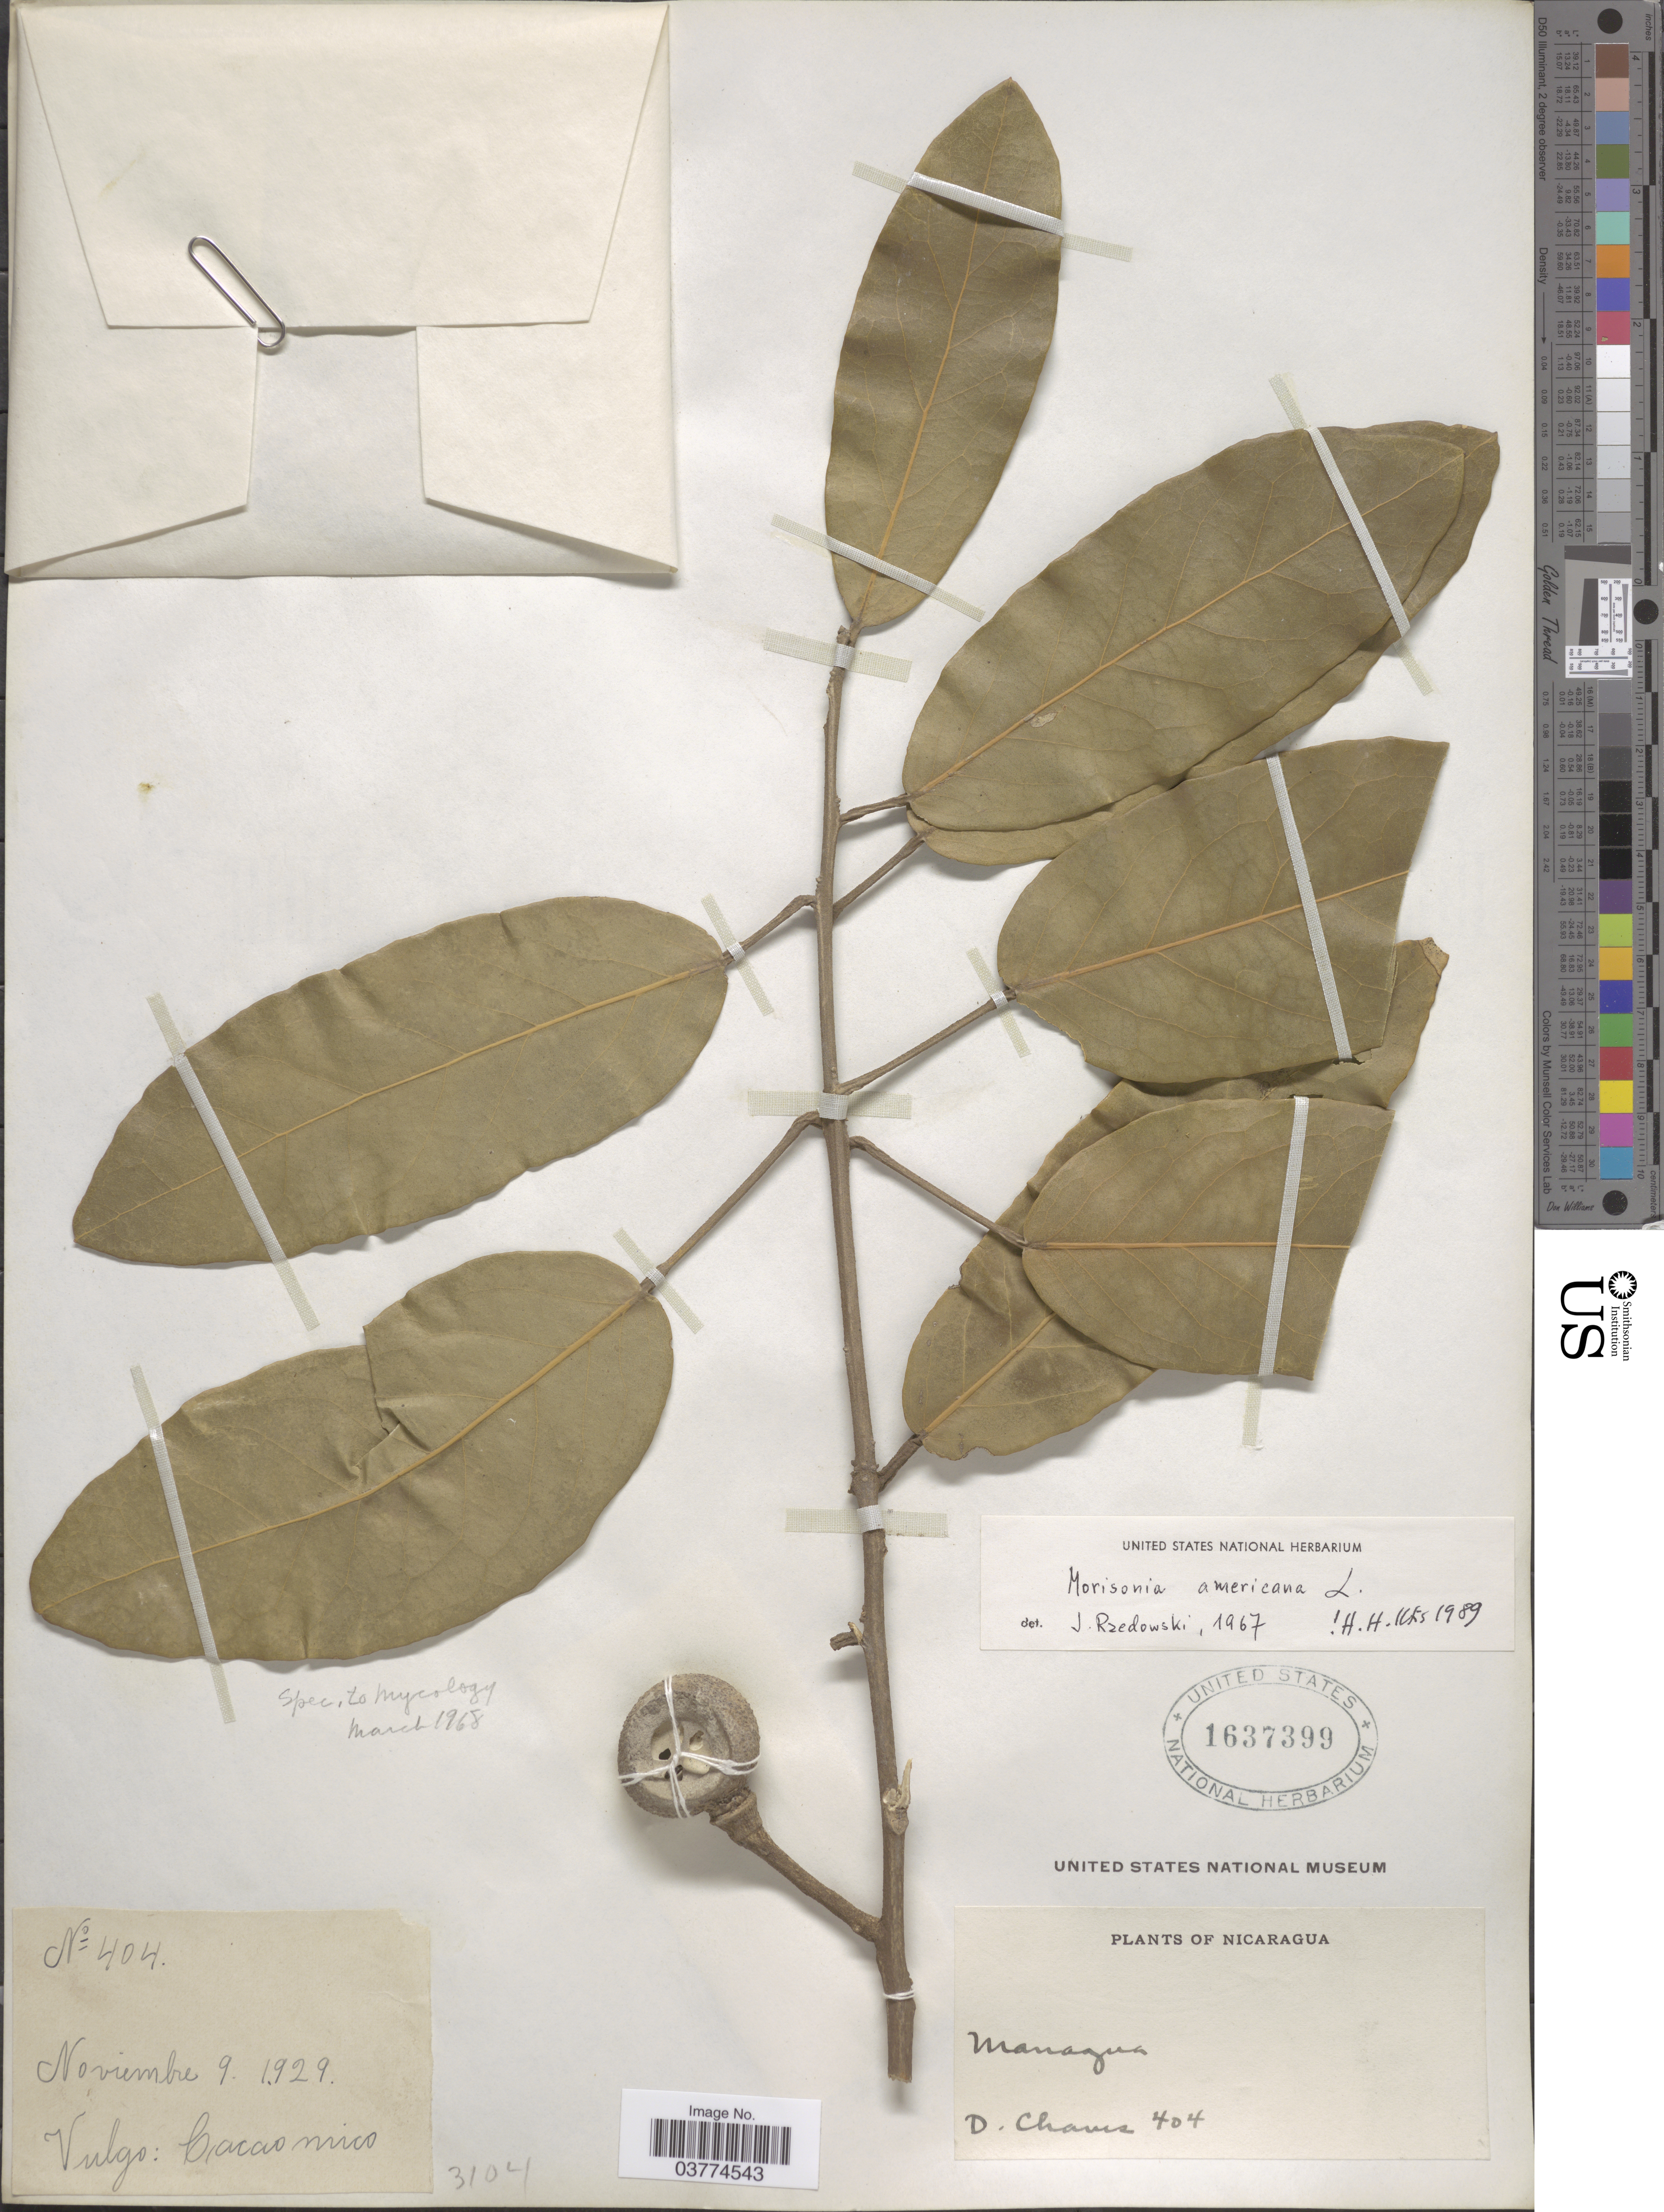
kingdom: Plantae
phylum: Tracheophyta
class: Magnoliopsida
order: Brassicales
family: Capparaceae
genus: Morisonia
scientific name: Morisonia americana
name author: L.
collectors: D. Chaves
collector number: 404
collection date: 1929-11-09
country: Nicaragua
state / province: Managua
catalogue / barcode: US 1637399